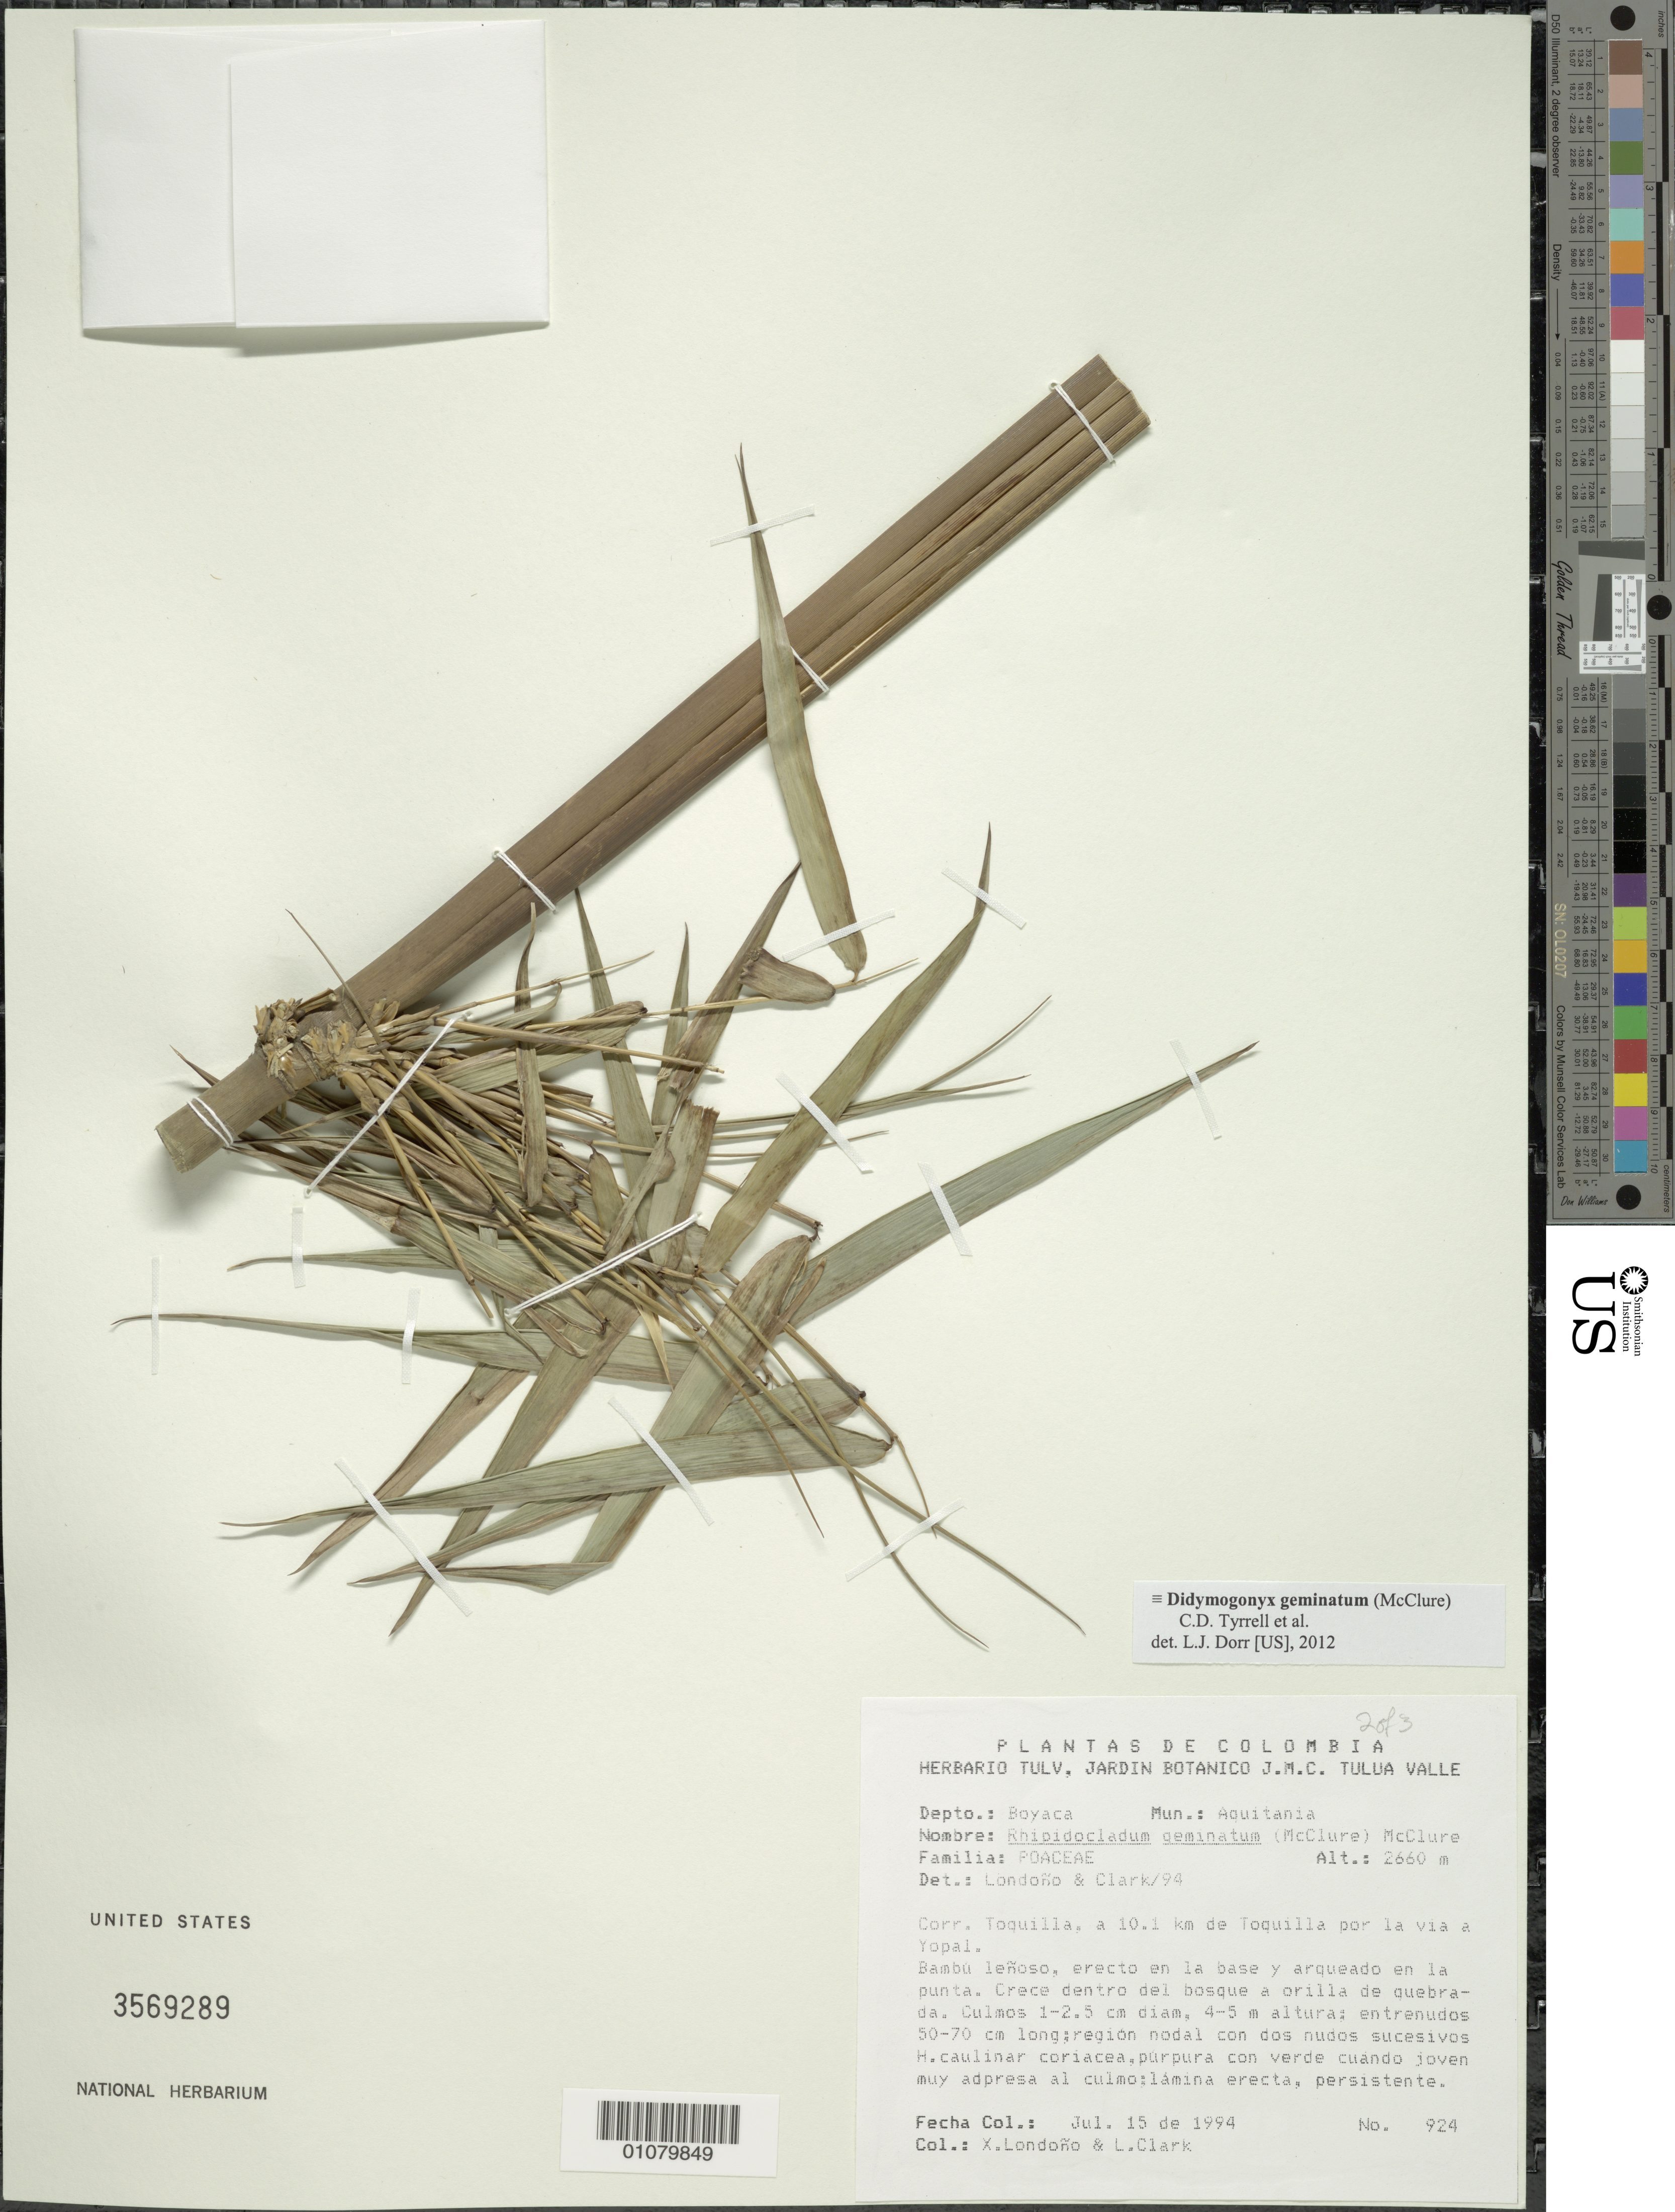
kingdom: Plantae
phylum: Tracheophyta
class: Liliopsida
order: Poales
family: Poaceae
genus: Rhipidocladum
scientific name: Rhipidocladum geminatum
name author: (McClure) McClure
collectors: X. Londoño & L. Clark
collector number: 924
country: Colombia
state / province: Boyacá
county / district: Aquitania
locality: Corr. Toquilla, via Yopal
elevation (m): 2660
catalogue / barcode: US 3569289